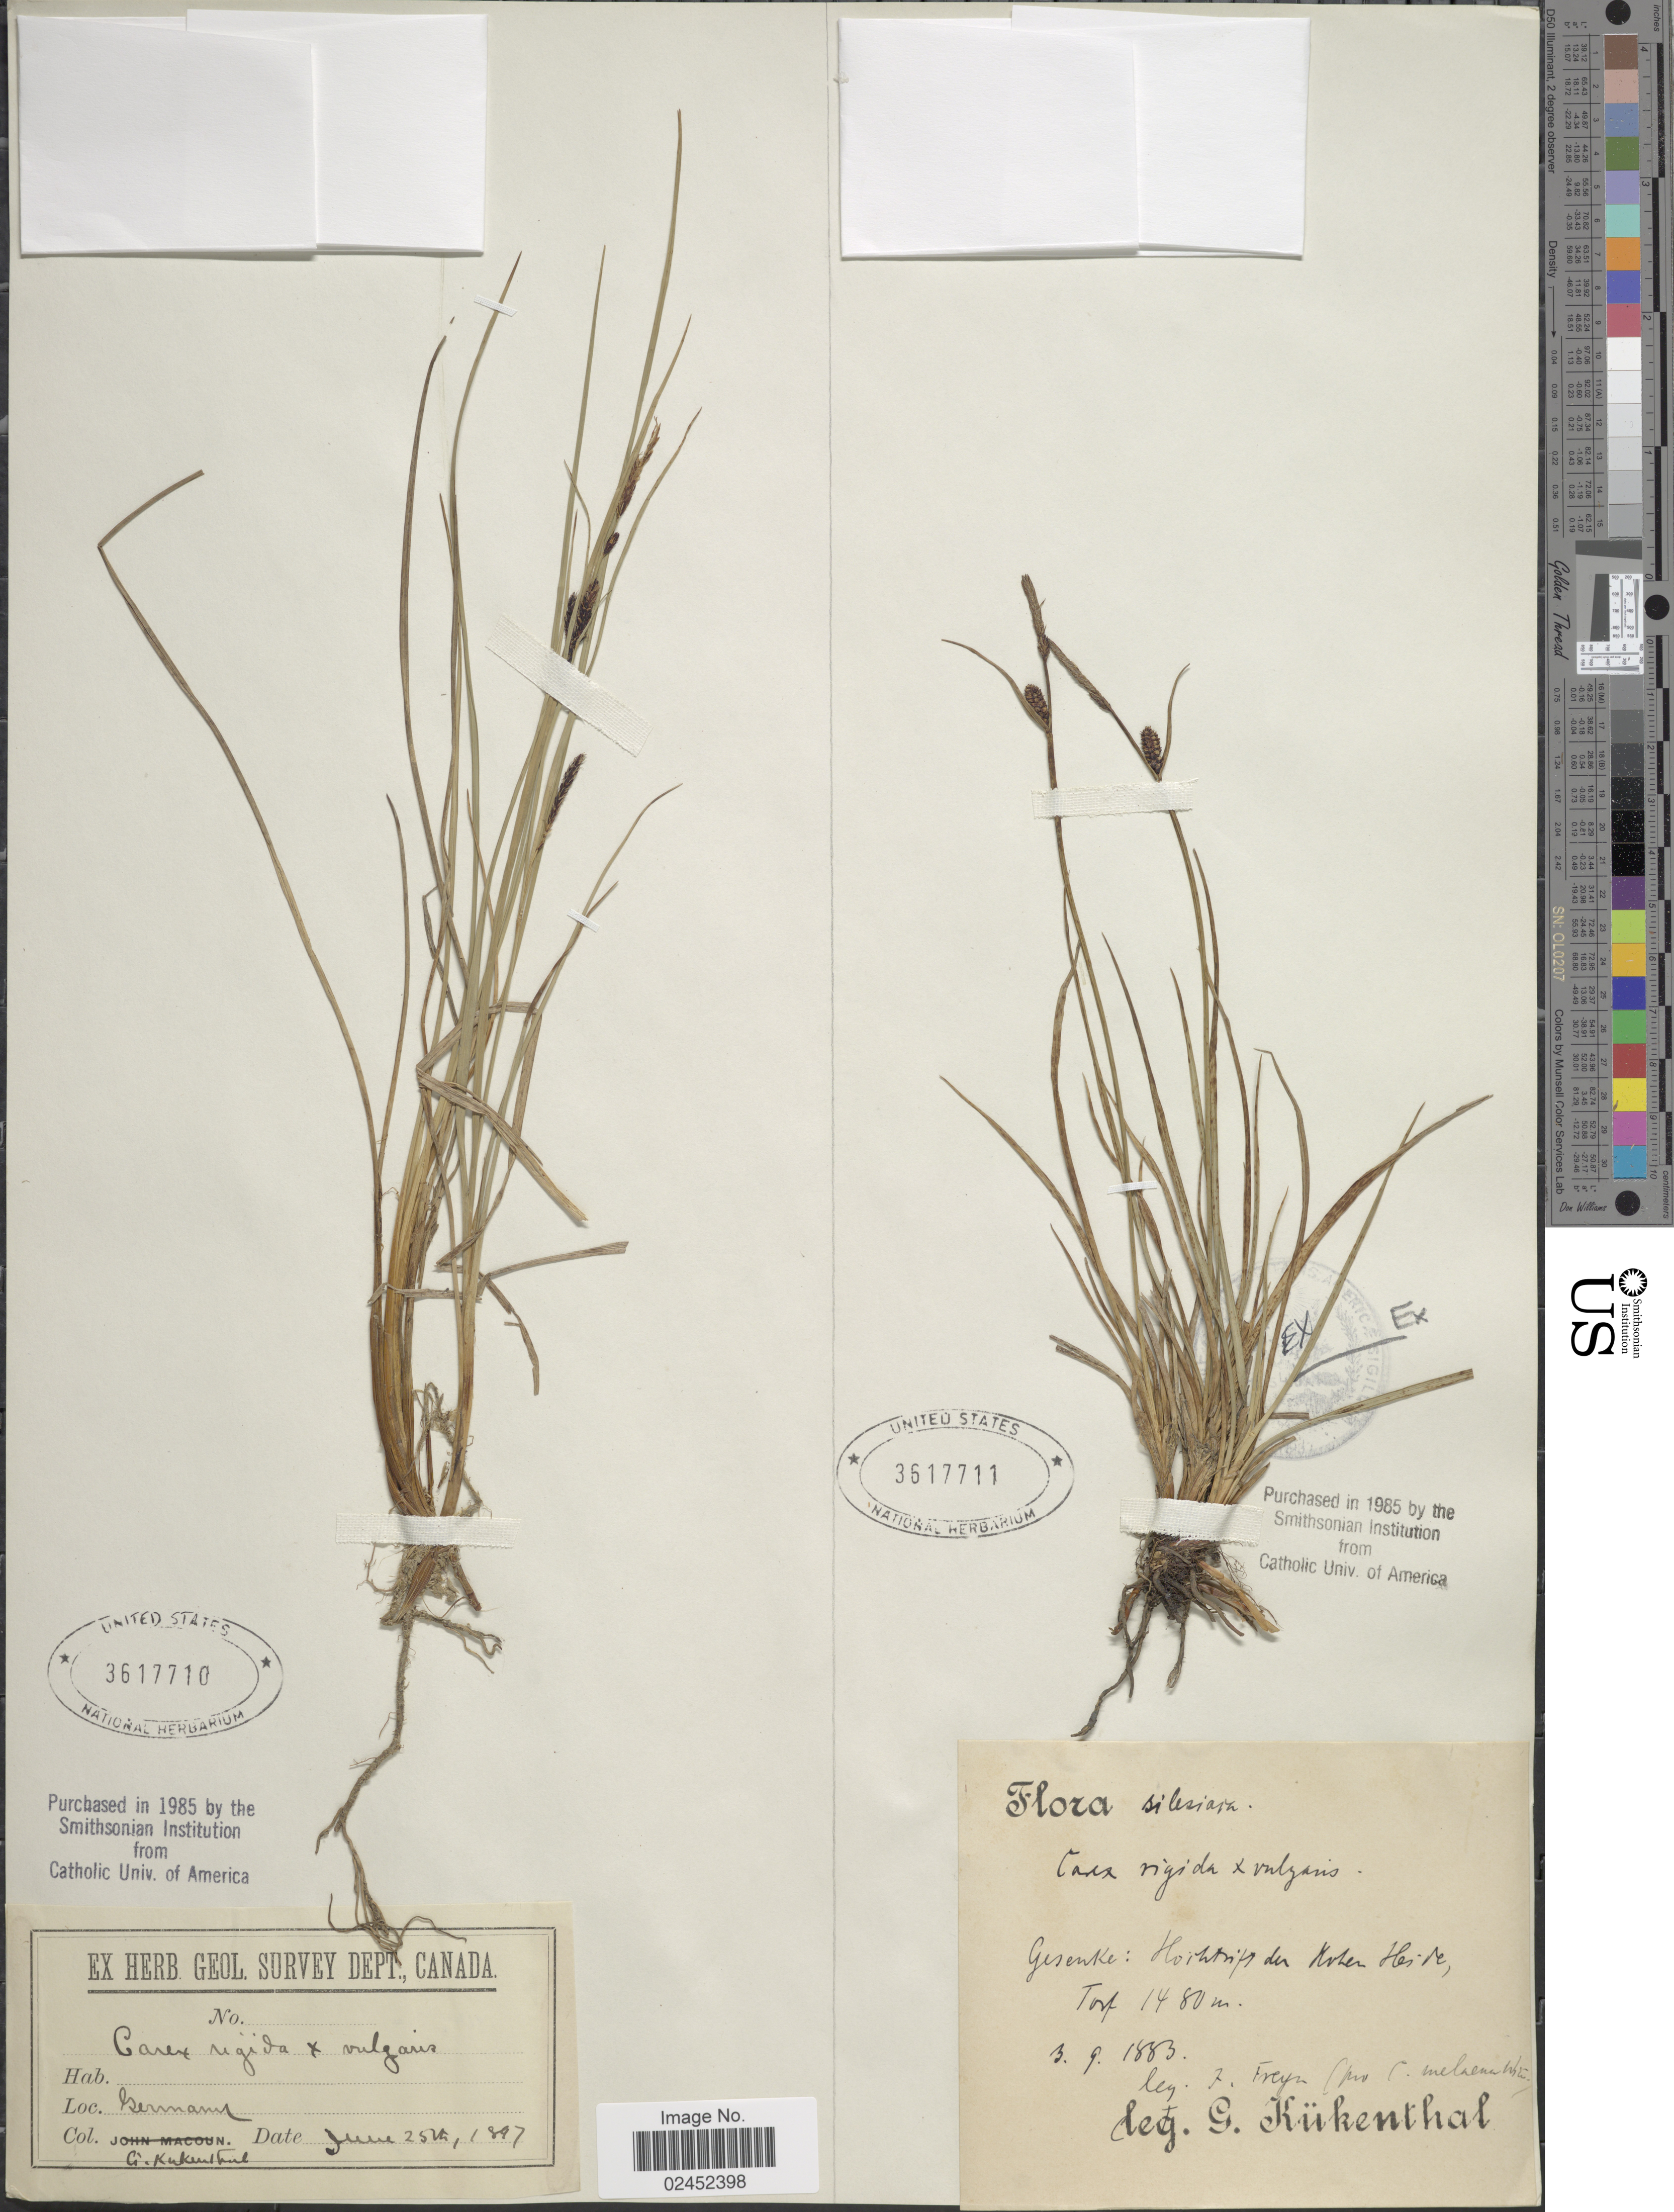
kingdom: Plantae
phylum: Tracheophyta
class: Liliopsida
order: Poales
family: Cyperaceae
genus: Carex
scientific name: Carex sp.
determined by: Strong, Mark T., (BOT), Smithsonian Institution - National Museum of Natural History (UNITED STATES)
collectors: G. Kükenthal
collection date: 1883-09-03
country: Germany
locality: Silesiath, Gesenke: Hoch [illegible text] Kohen Hei [illegible text]. [interpreted]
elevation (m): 1480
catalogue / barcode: US 3617711-2